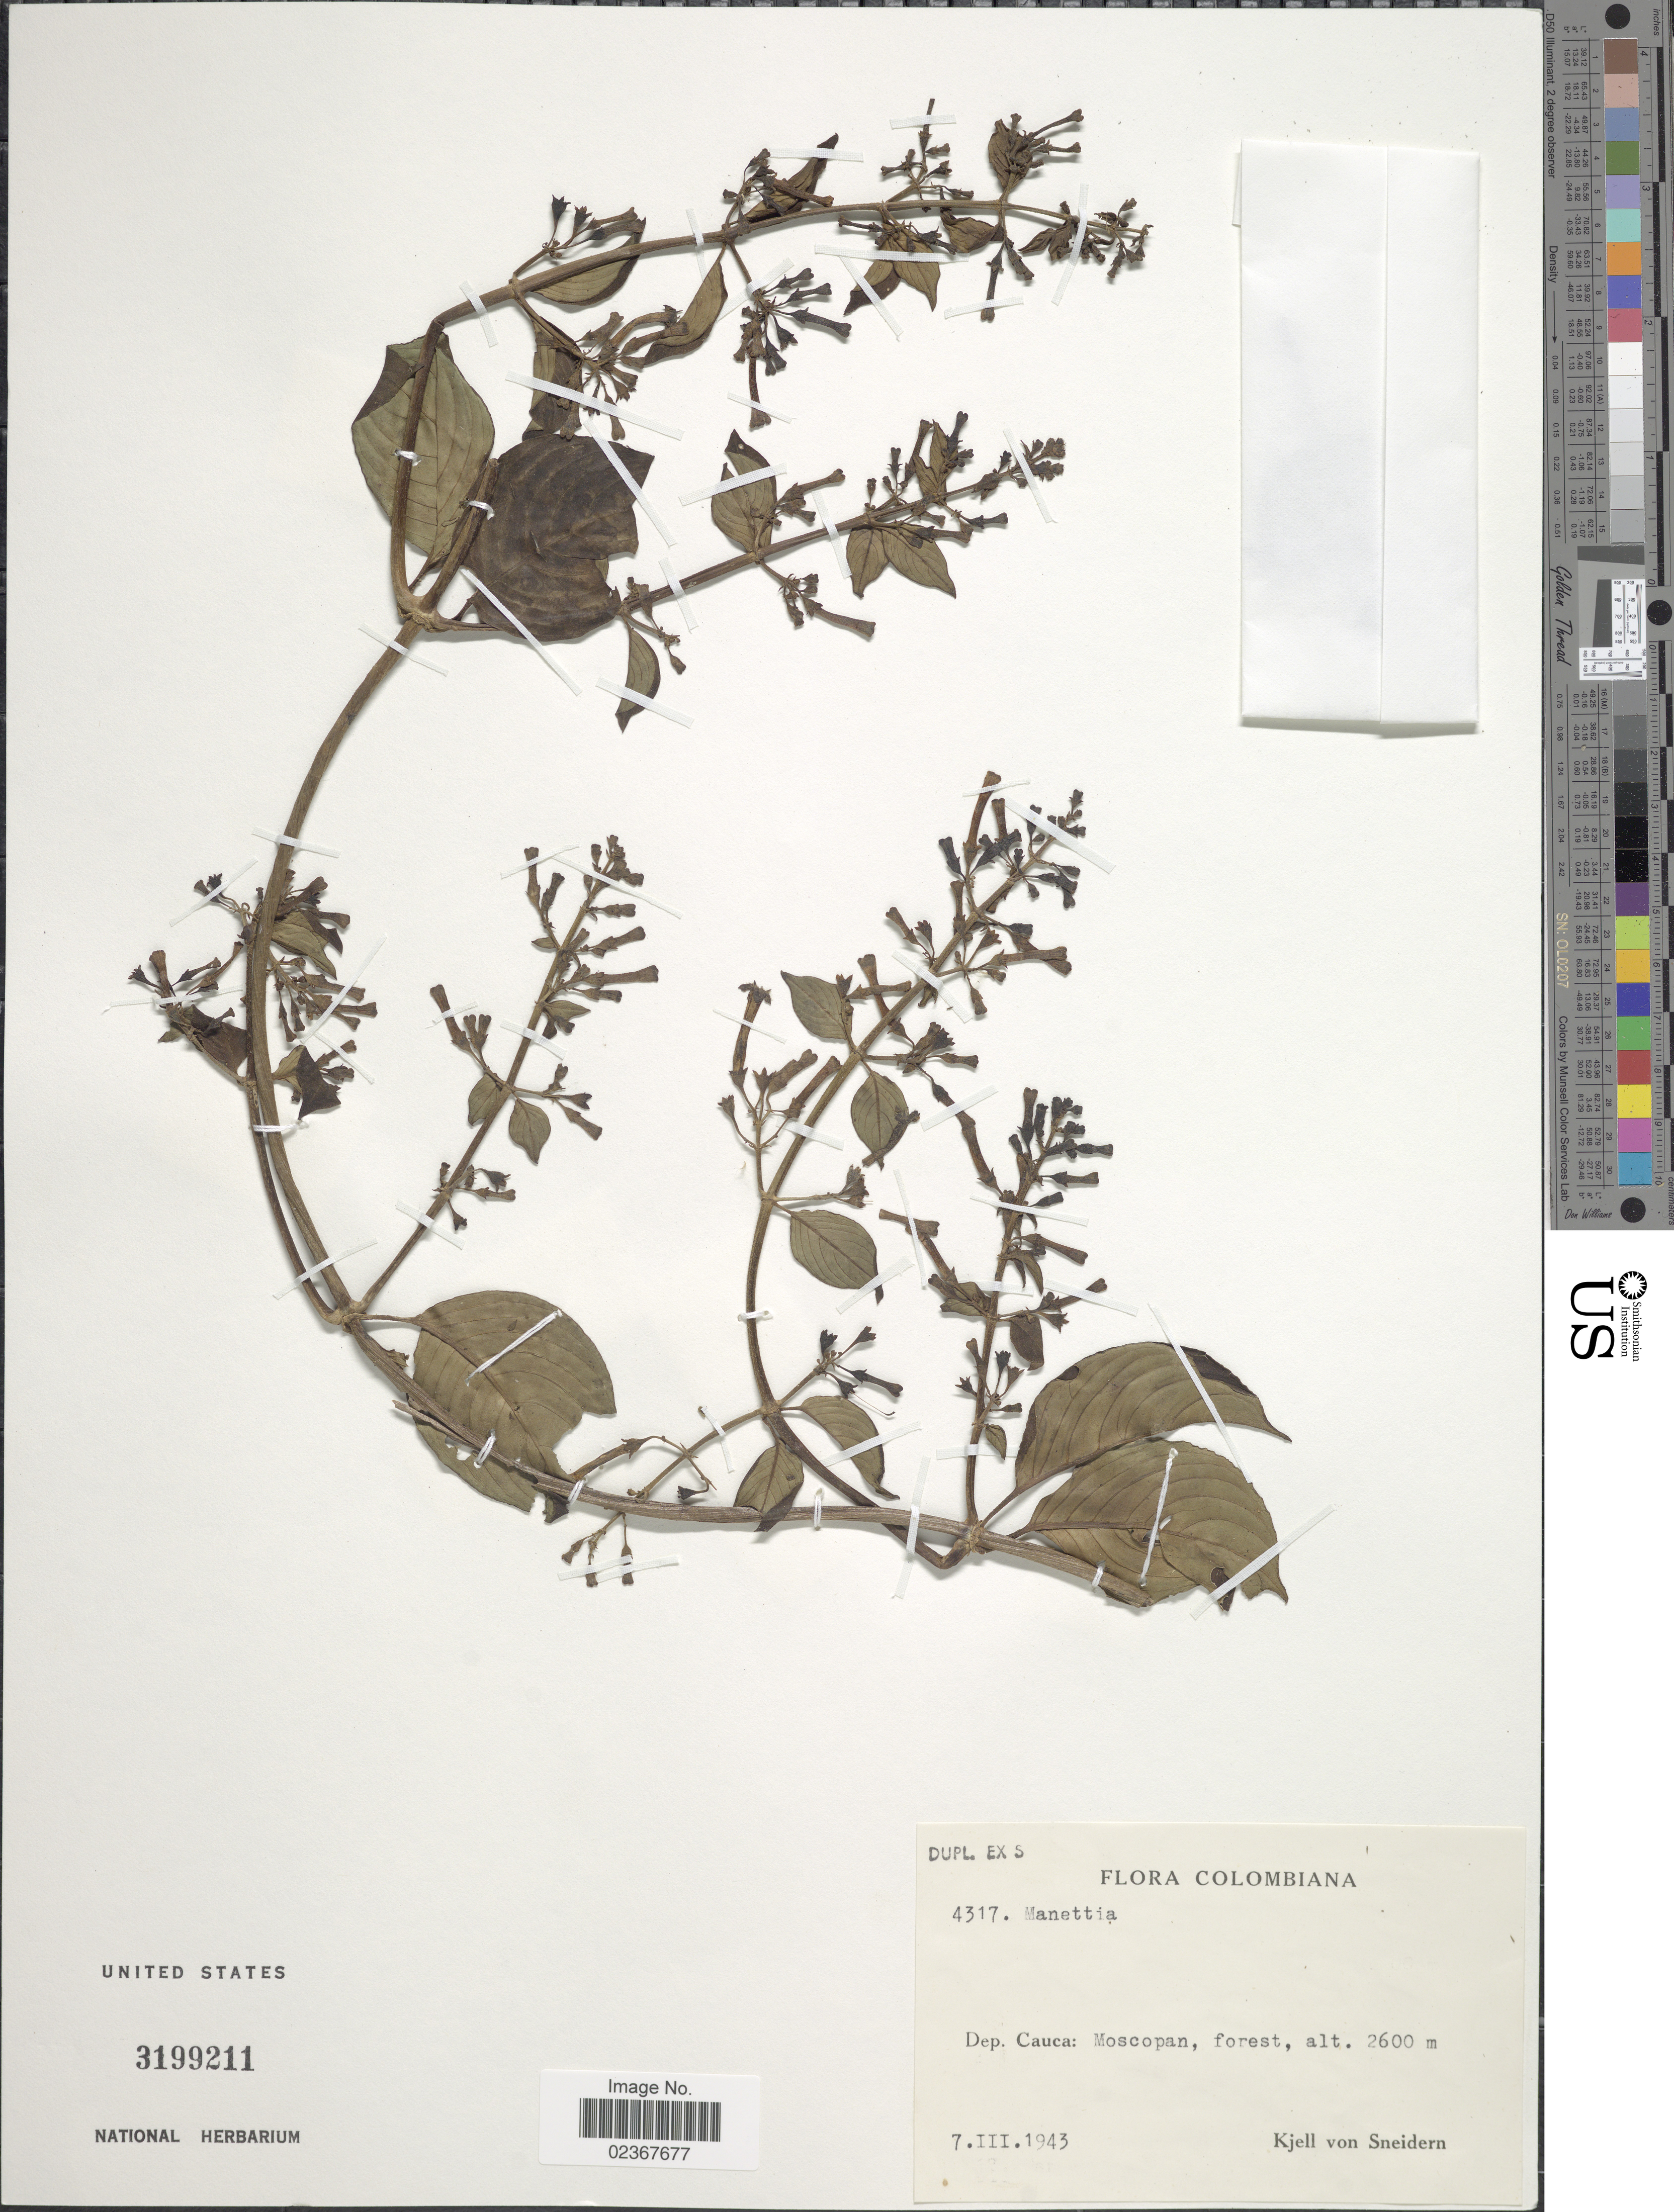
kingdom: Plantae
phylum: Tracheophyta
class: Magnoliopsida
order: Gentianales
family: Rubiaceae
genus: Manettia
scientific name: Manettia sp.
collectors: K. von Sneidern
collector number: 4317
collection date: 1943-03-07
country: Colombia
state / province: Cauca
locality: Dep. Cauca: Moscopan, forest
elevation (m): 2600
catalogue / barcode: US 3199211